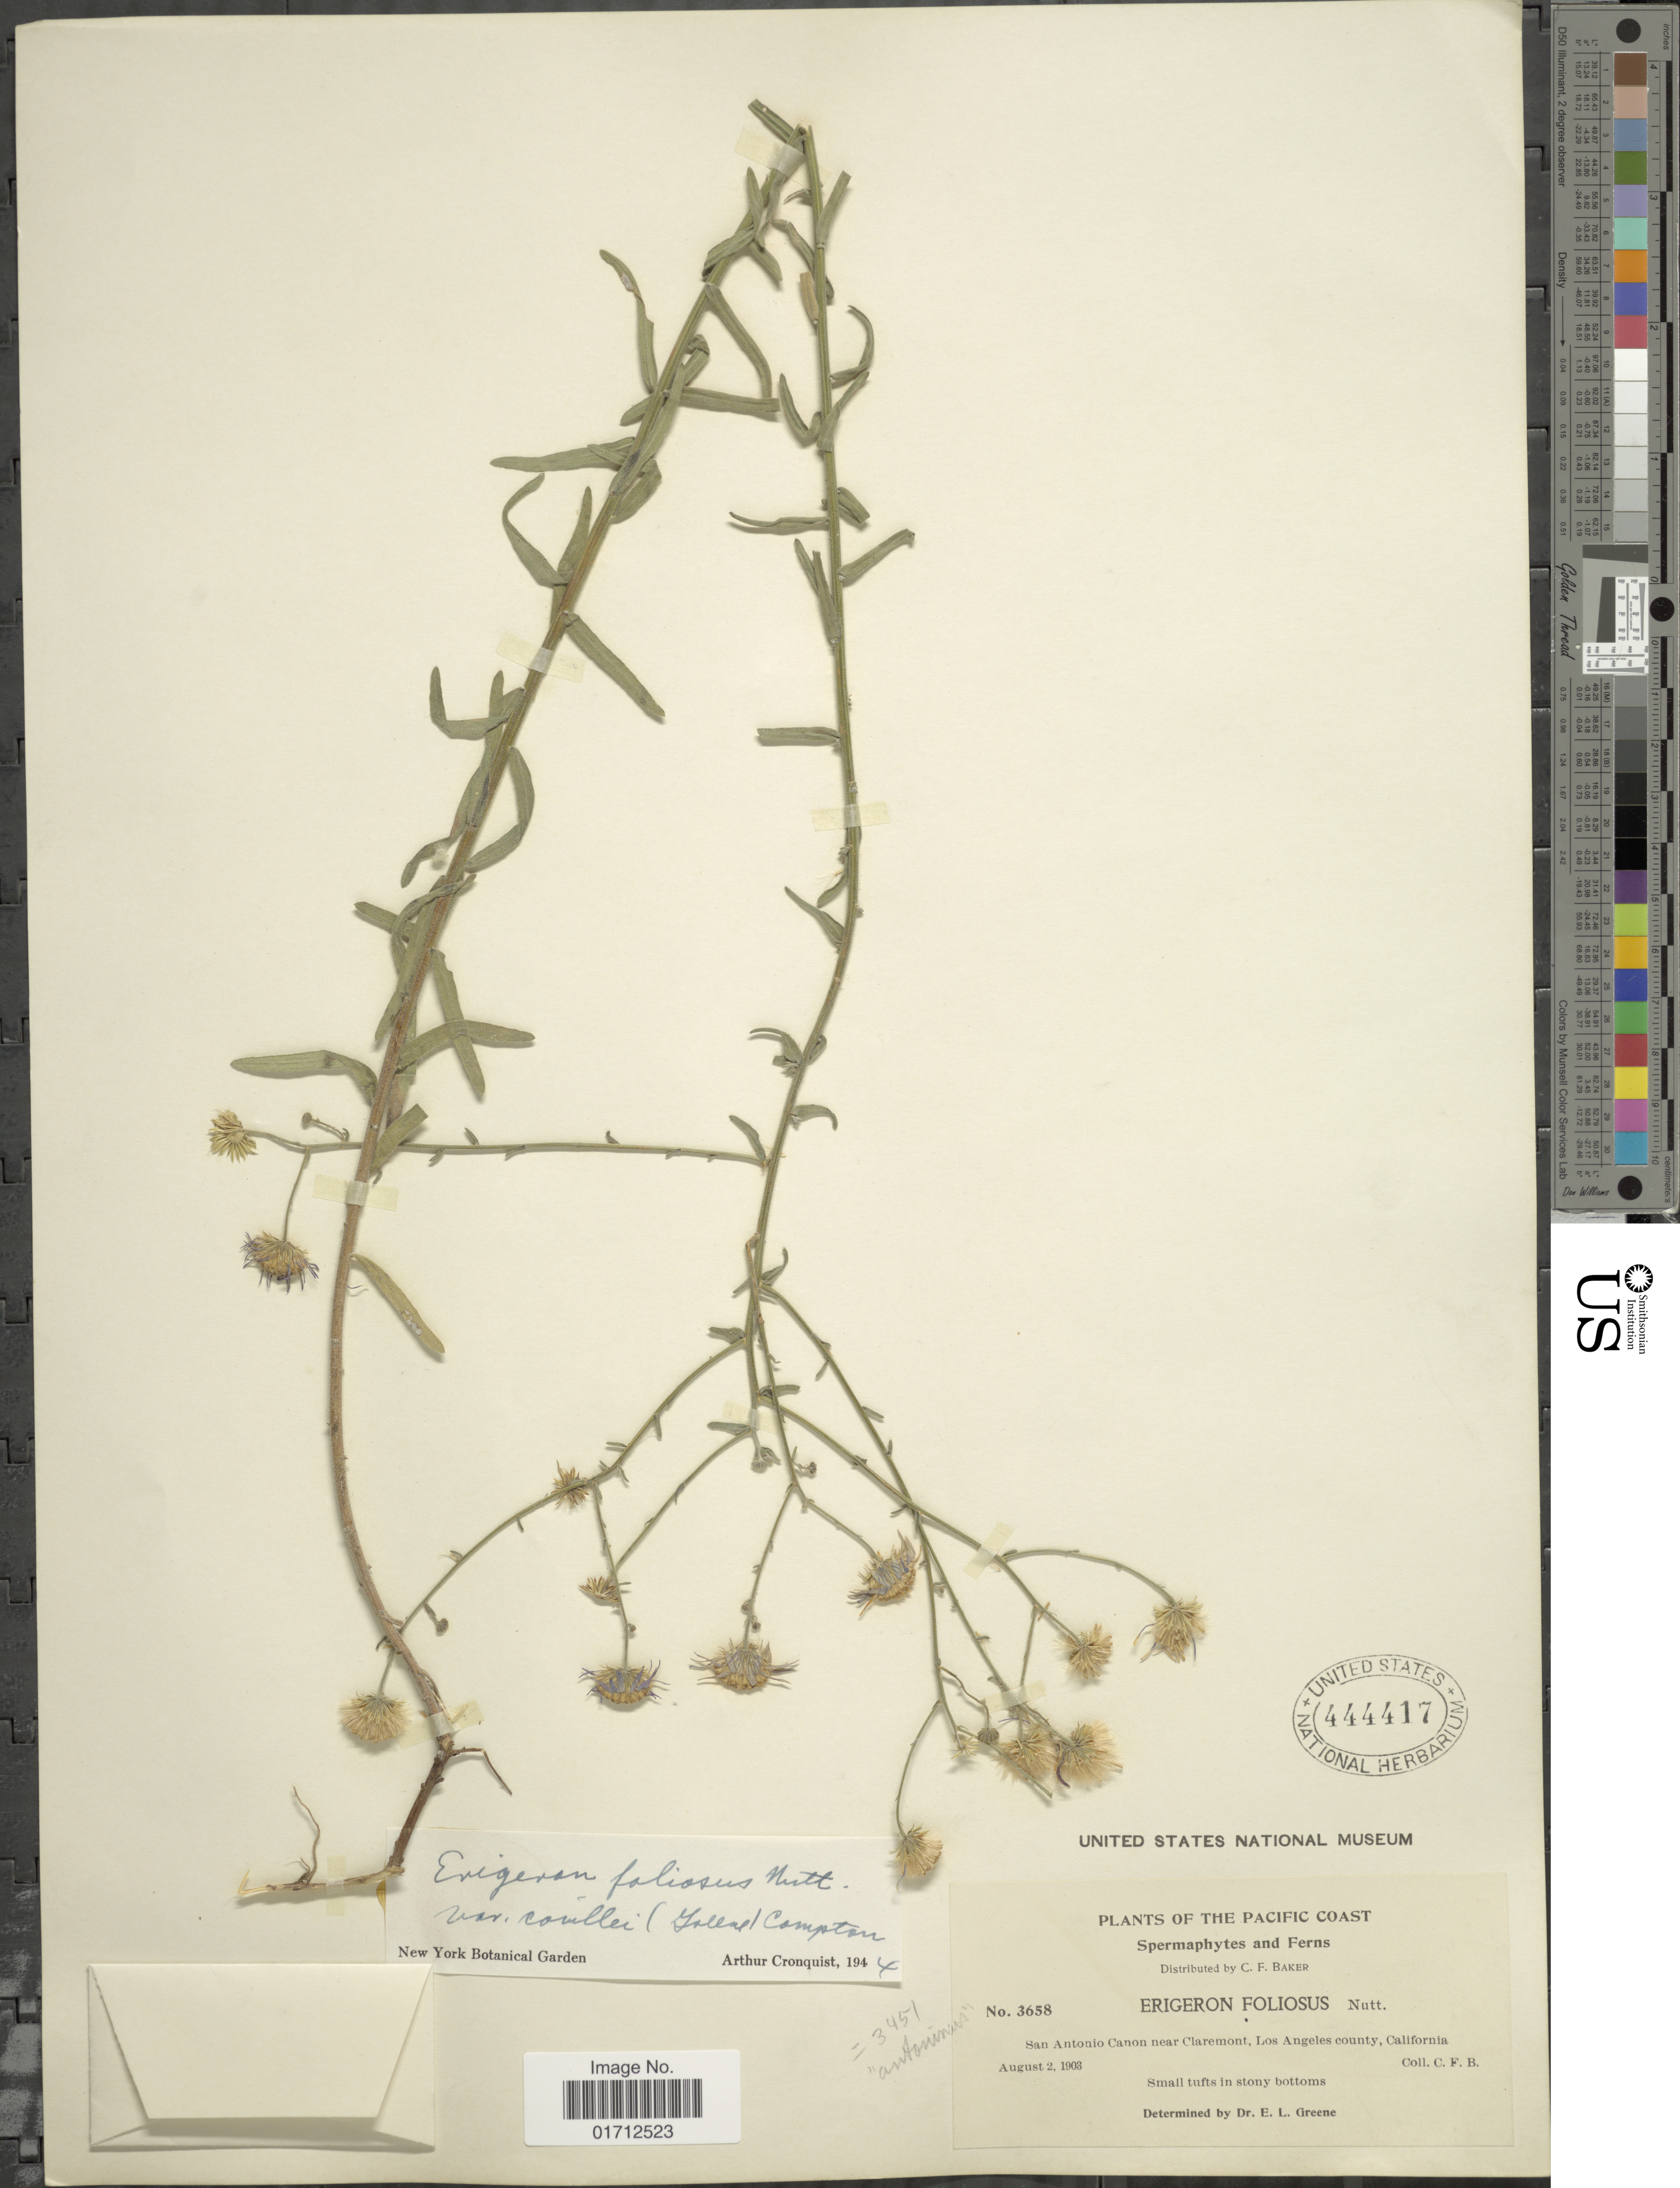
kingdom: Plantae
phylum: Tracheophyta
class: Magnoliopsida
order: Asterales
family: Asteraceae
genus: Erigeron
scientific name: Erigeron foliosus var. covillei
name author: Nutt.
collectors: C. F. Baker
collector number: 3658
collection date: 1903-08-02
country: United States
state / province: California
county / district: Los Angeles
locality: The Pacific Coast, San Antonio Canon near Claremont, Los Angeles county.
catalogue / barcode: US 444417